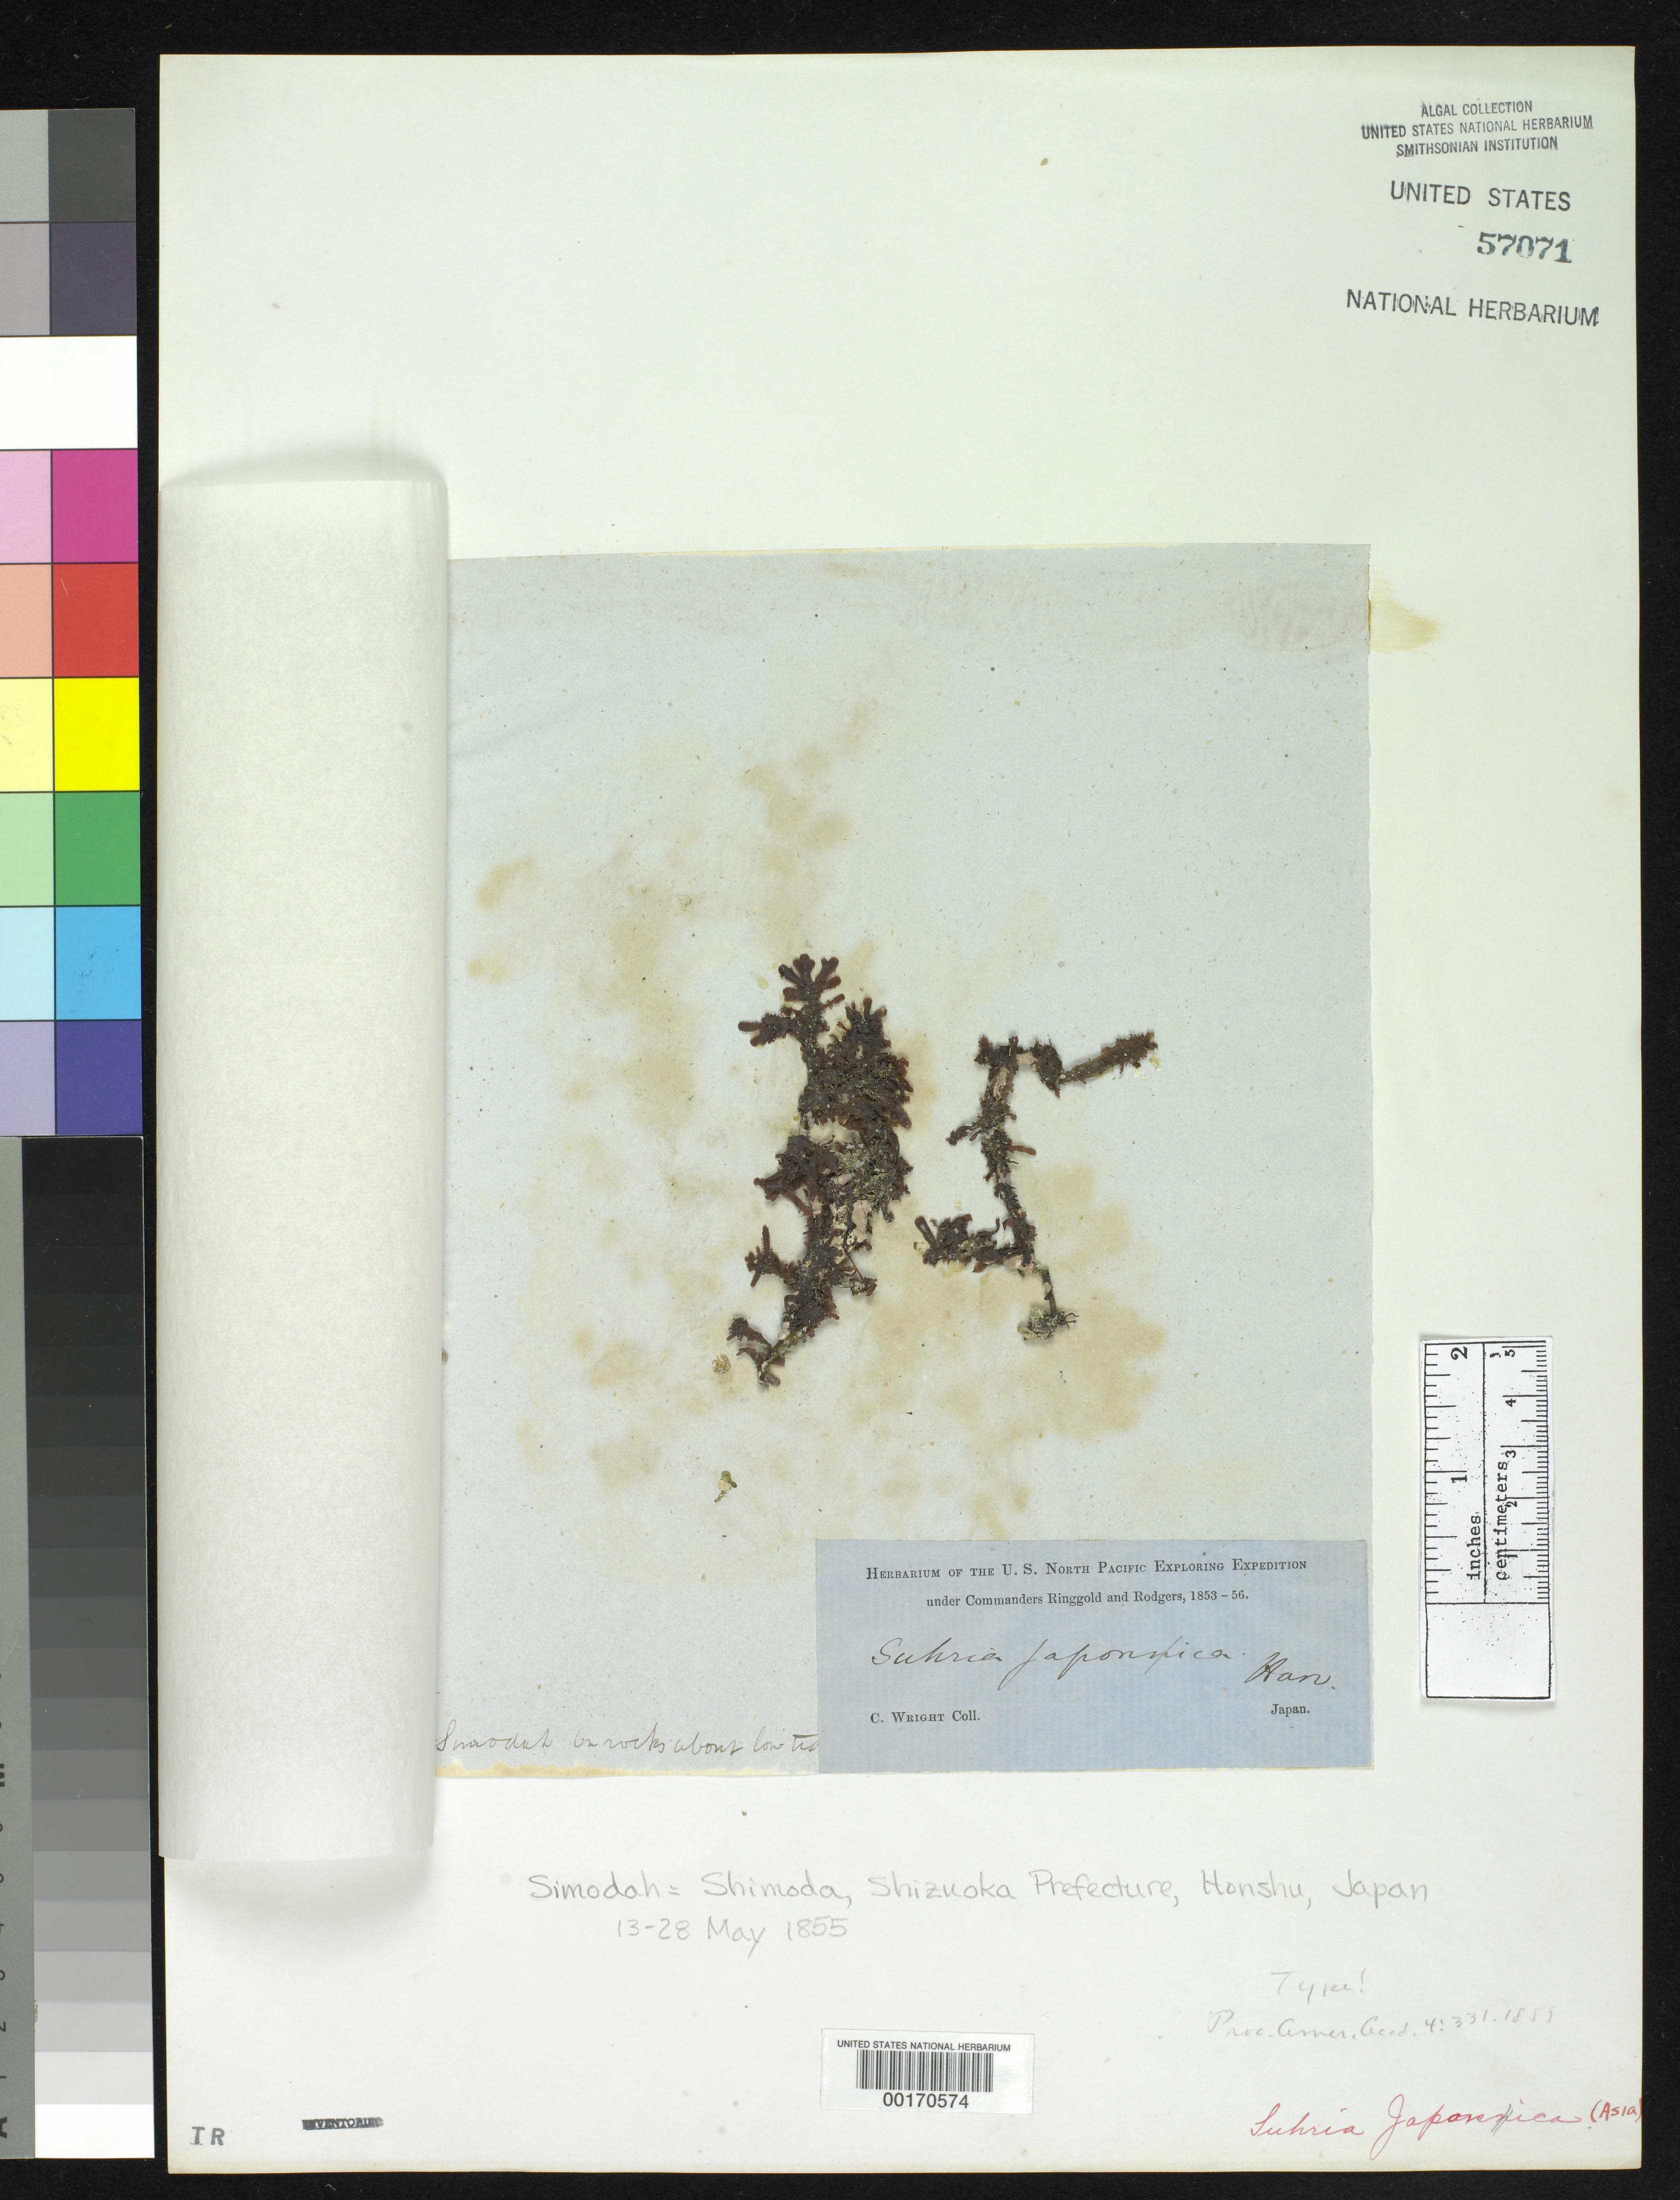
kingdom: Plantae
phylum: Rhodophyta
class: Florideophyceae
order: Gelidiales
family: Gelidiaceae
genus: Suhria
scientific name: Suhria japonica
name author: Harv.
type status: Isotype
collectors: C. Wright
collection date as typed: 13 May 1855 to 28 May 1855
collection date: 1855-05-13/1855-05-28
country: Japan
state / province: Sizuoka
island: Honshu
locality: Shimoda (Simodah).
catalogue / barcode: US 57071